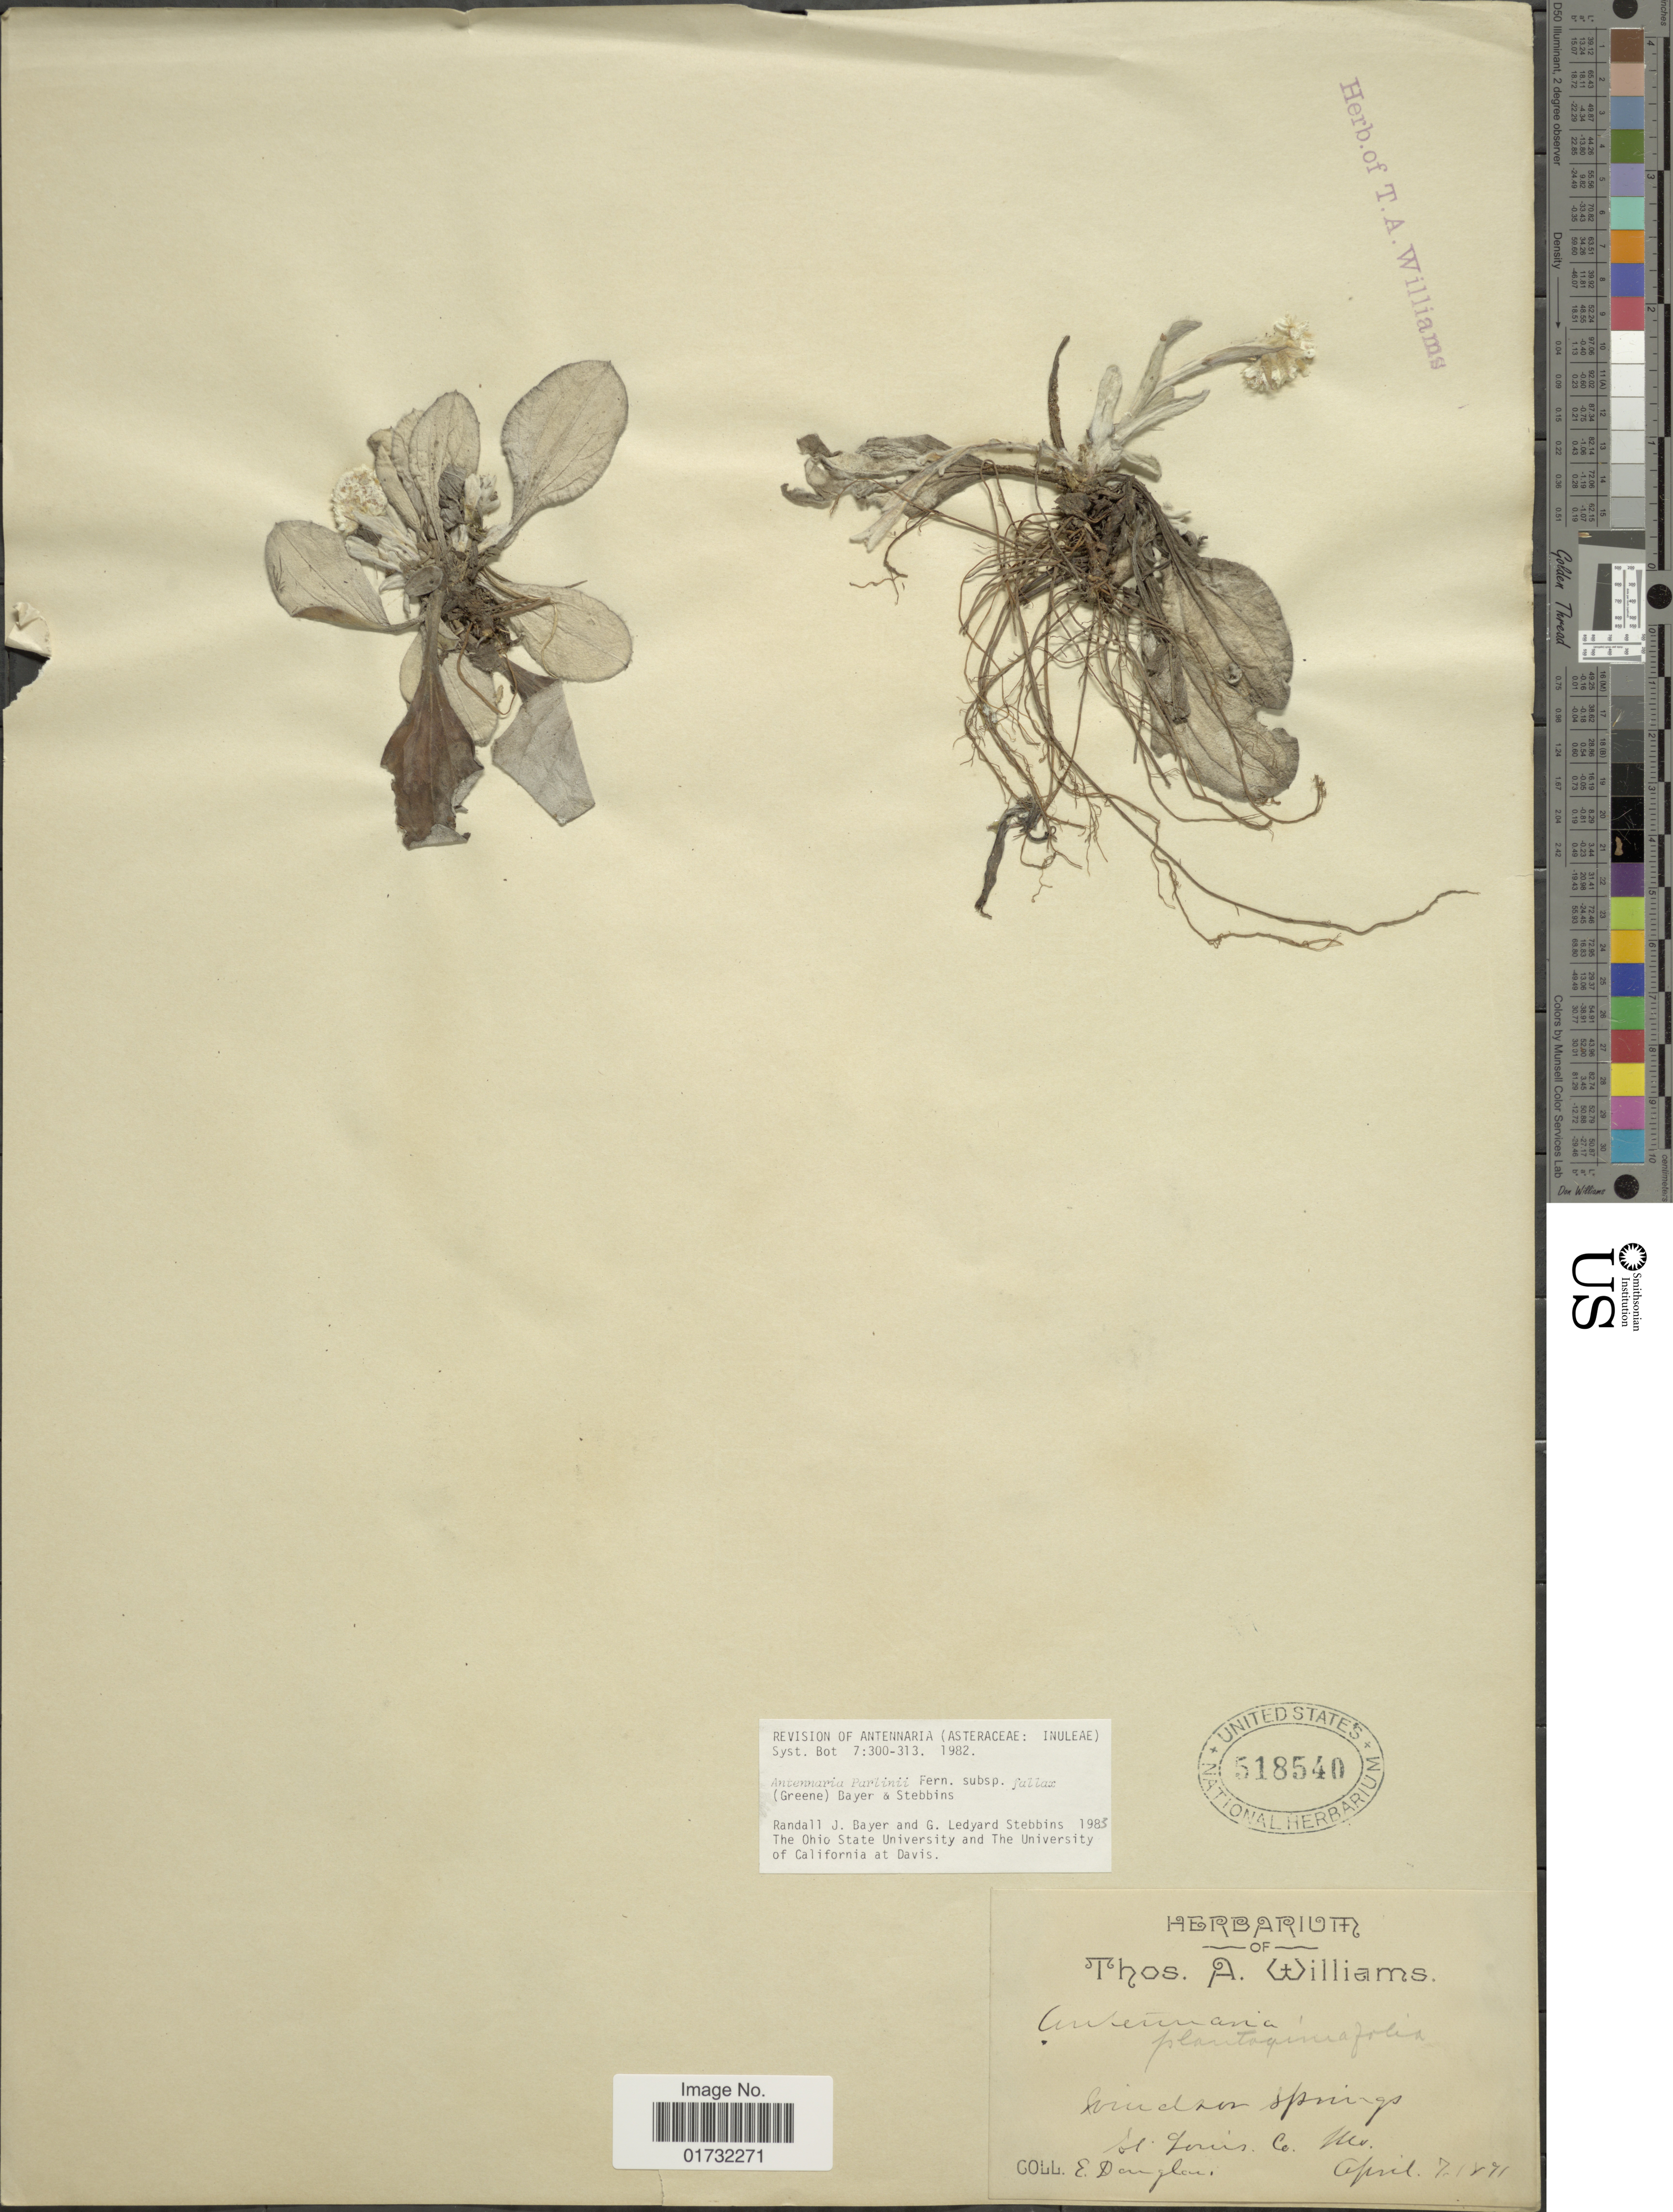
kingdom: Plantae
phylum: Tracheophyta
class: Magnoliopsida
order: Asterales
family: Asteraceae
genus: Antennaria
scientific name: Antennaria parlinii subsp. fallax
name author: (Greene) R.J. Bayer & Stebbins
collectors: E. M. Douglas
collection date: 1891-04-07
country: United States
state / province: Missouri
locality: Windson Springs. St. Louis Co.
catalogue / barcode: US 518540